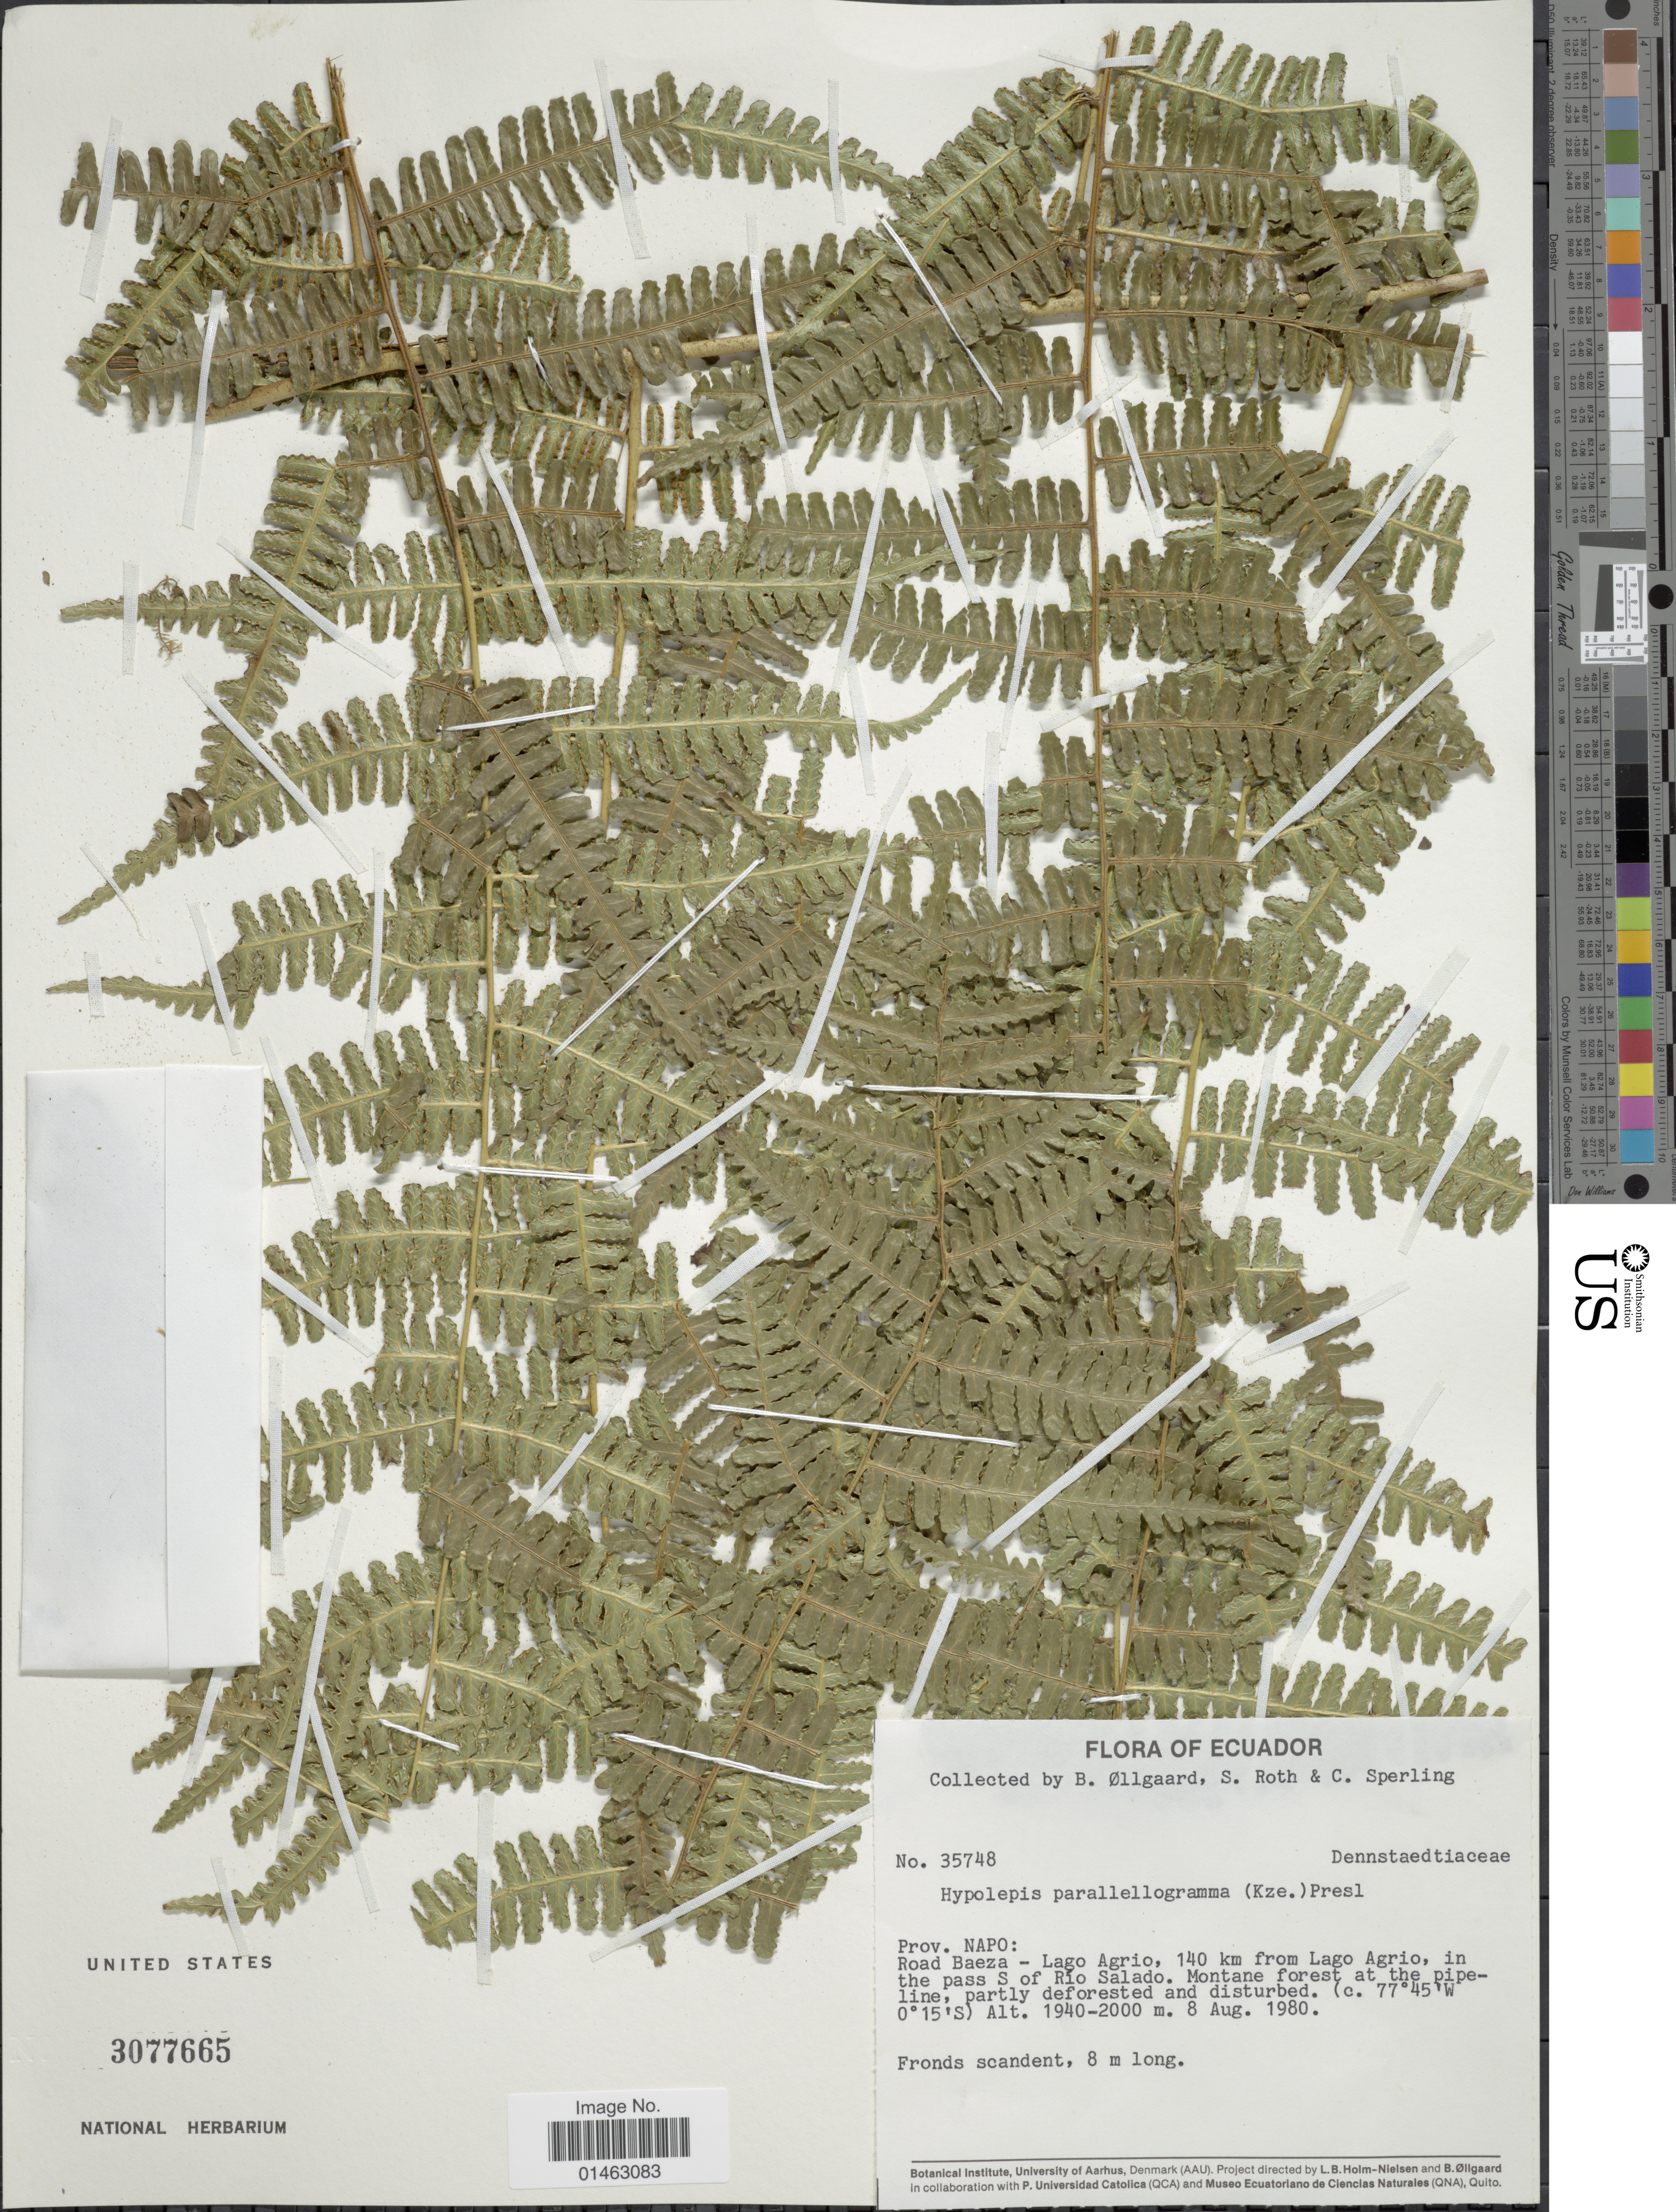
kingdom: Plantae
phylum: Tracheophyta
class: Polypodiopsida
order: Polypodiales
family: Dennstaedtiaceae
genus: Hypolepis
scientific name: Hypolepis parallelogramma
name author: (Kunze) C. Presl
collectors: B. Øllgaard, S. Roth & C. Sperling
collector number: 35748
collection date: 1980-08-08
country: Ecuador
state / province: Napo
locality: Road Baeza - Lago Agrio, 140 km from Lago Agrio, in the pass S of Río Salado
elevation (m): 1940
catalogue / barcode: US 3077665